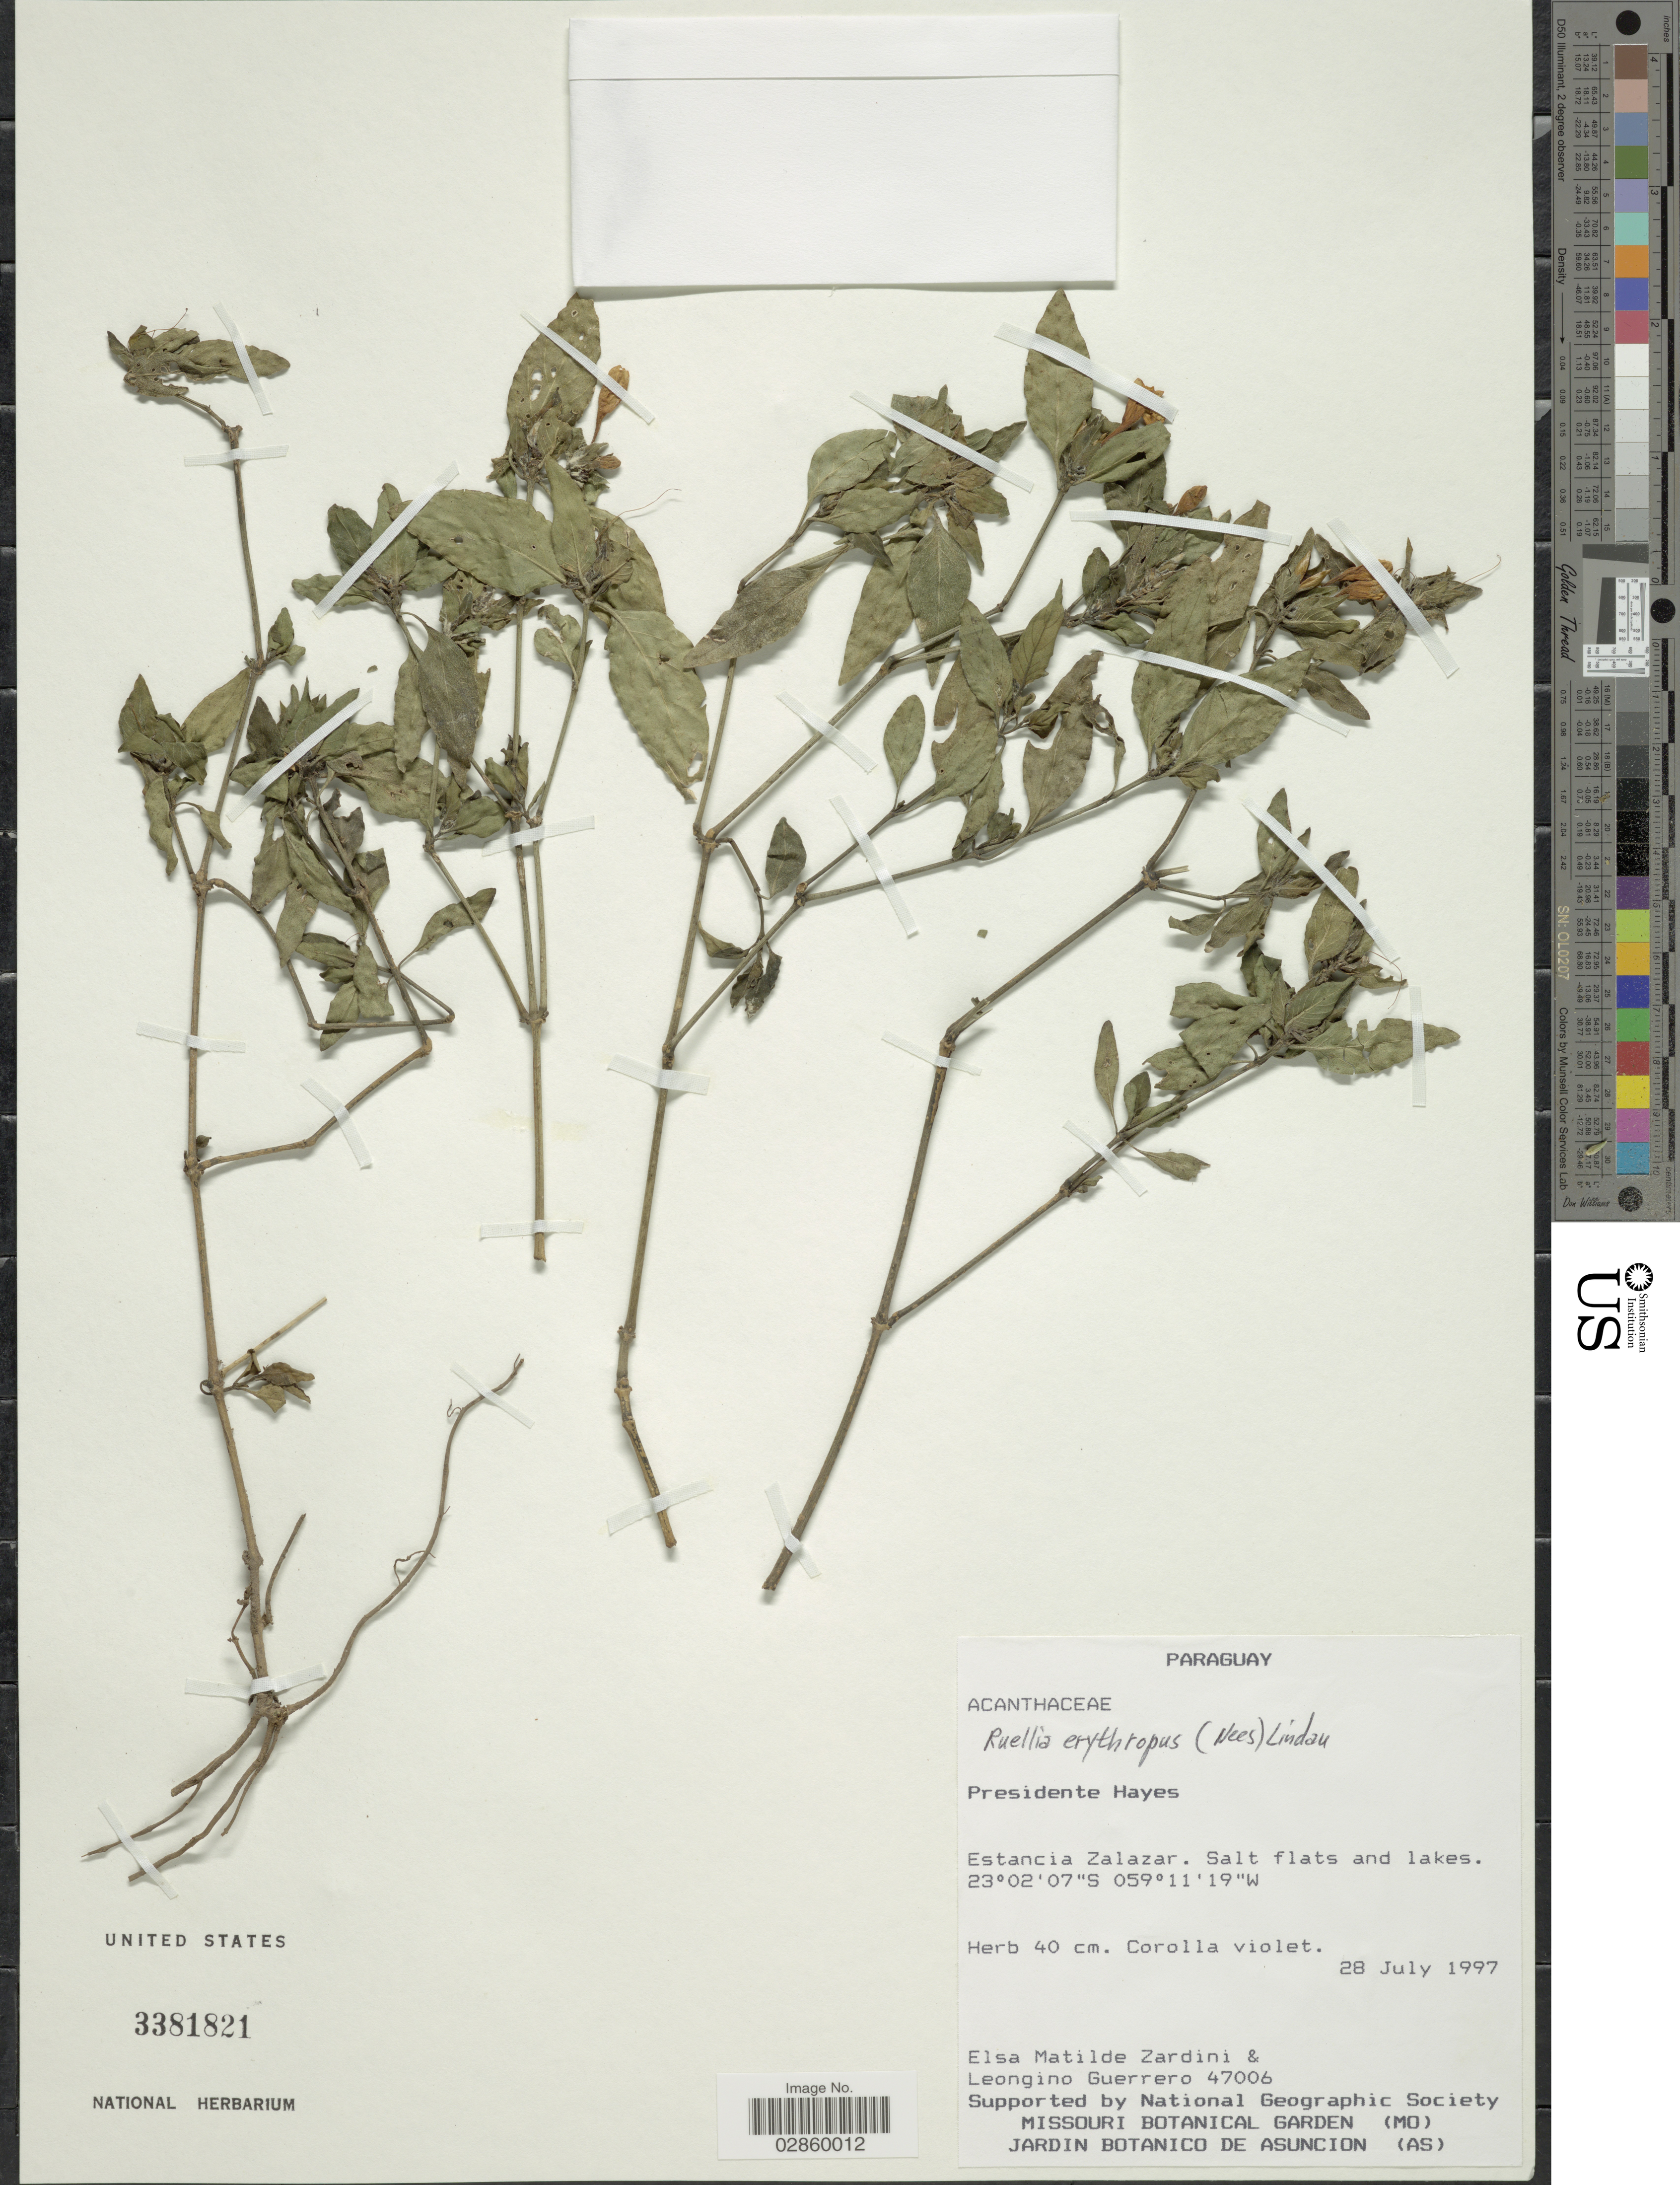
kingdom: Plantae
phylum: Tracheophyta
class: Magnoliopsida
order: Lamiales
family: Acanthaceae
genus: Ruellia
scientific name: Ruellia erythropus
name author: (Nees) Lindau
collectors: E. M. Zardini & L. Guerrero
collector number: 47006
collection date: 1997-07-28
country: Paraguay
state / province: Presidente Hayes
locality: Estancia Zalazar, Salt flats and lakes.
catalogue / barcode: US 3381821